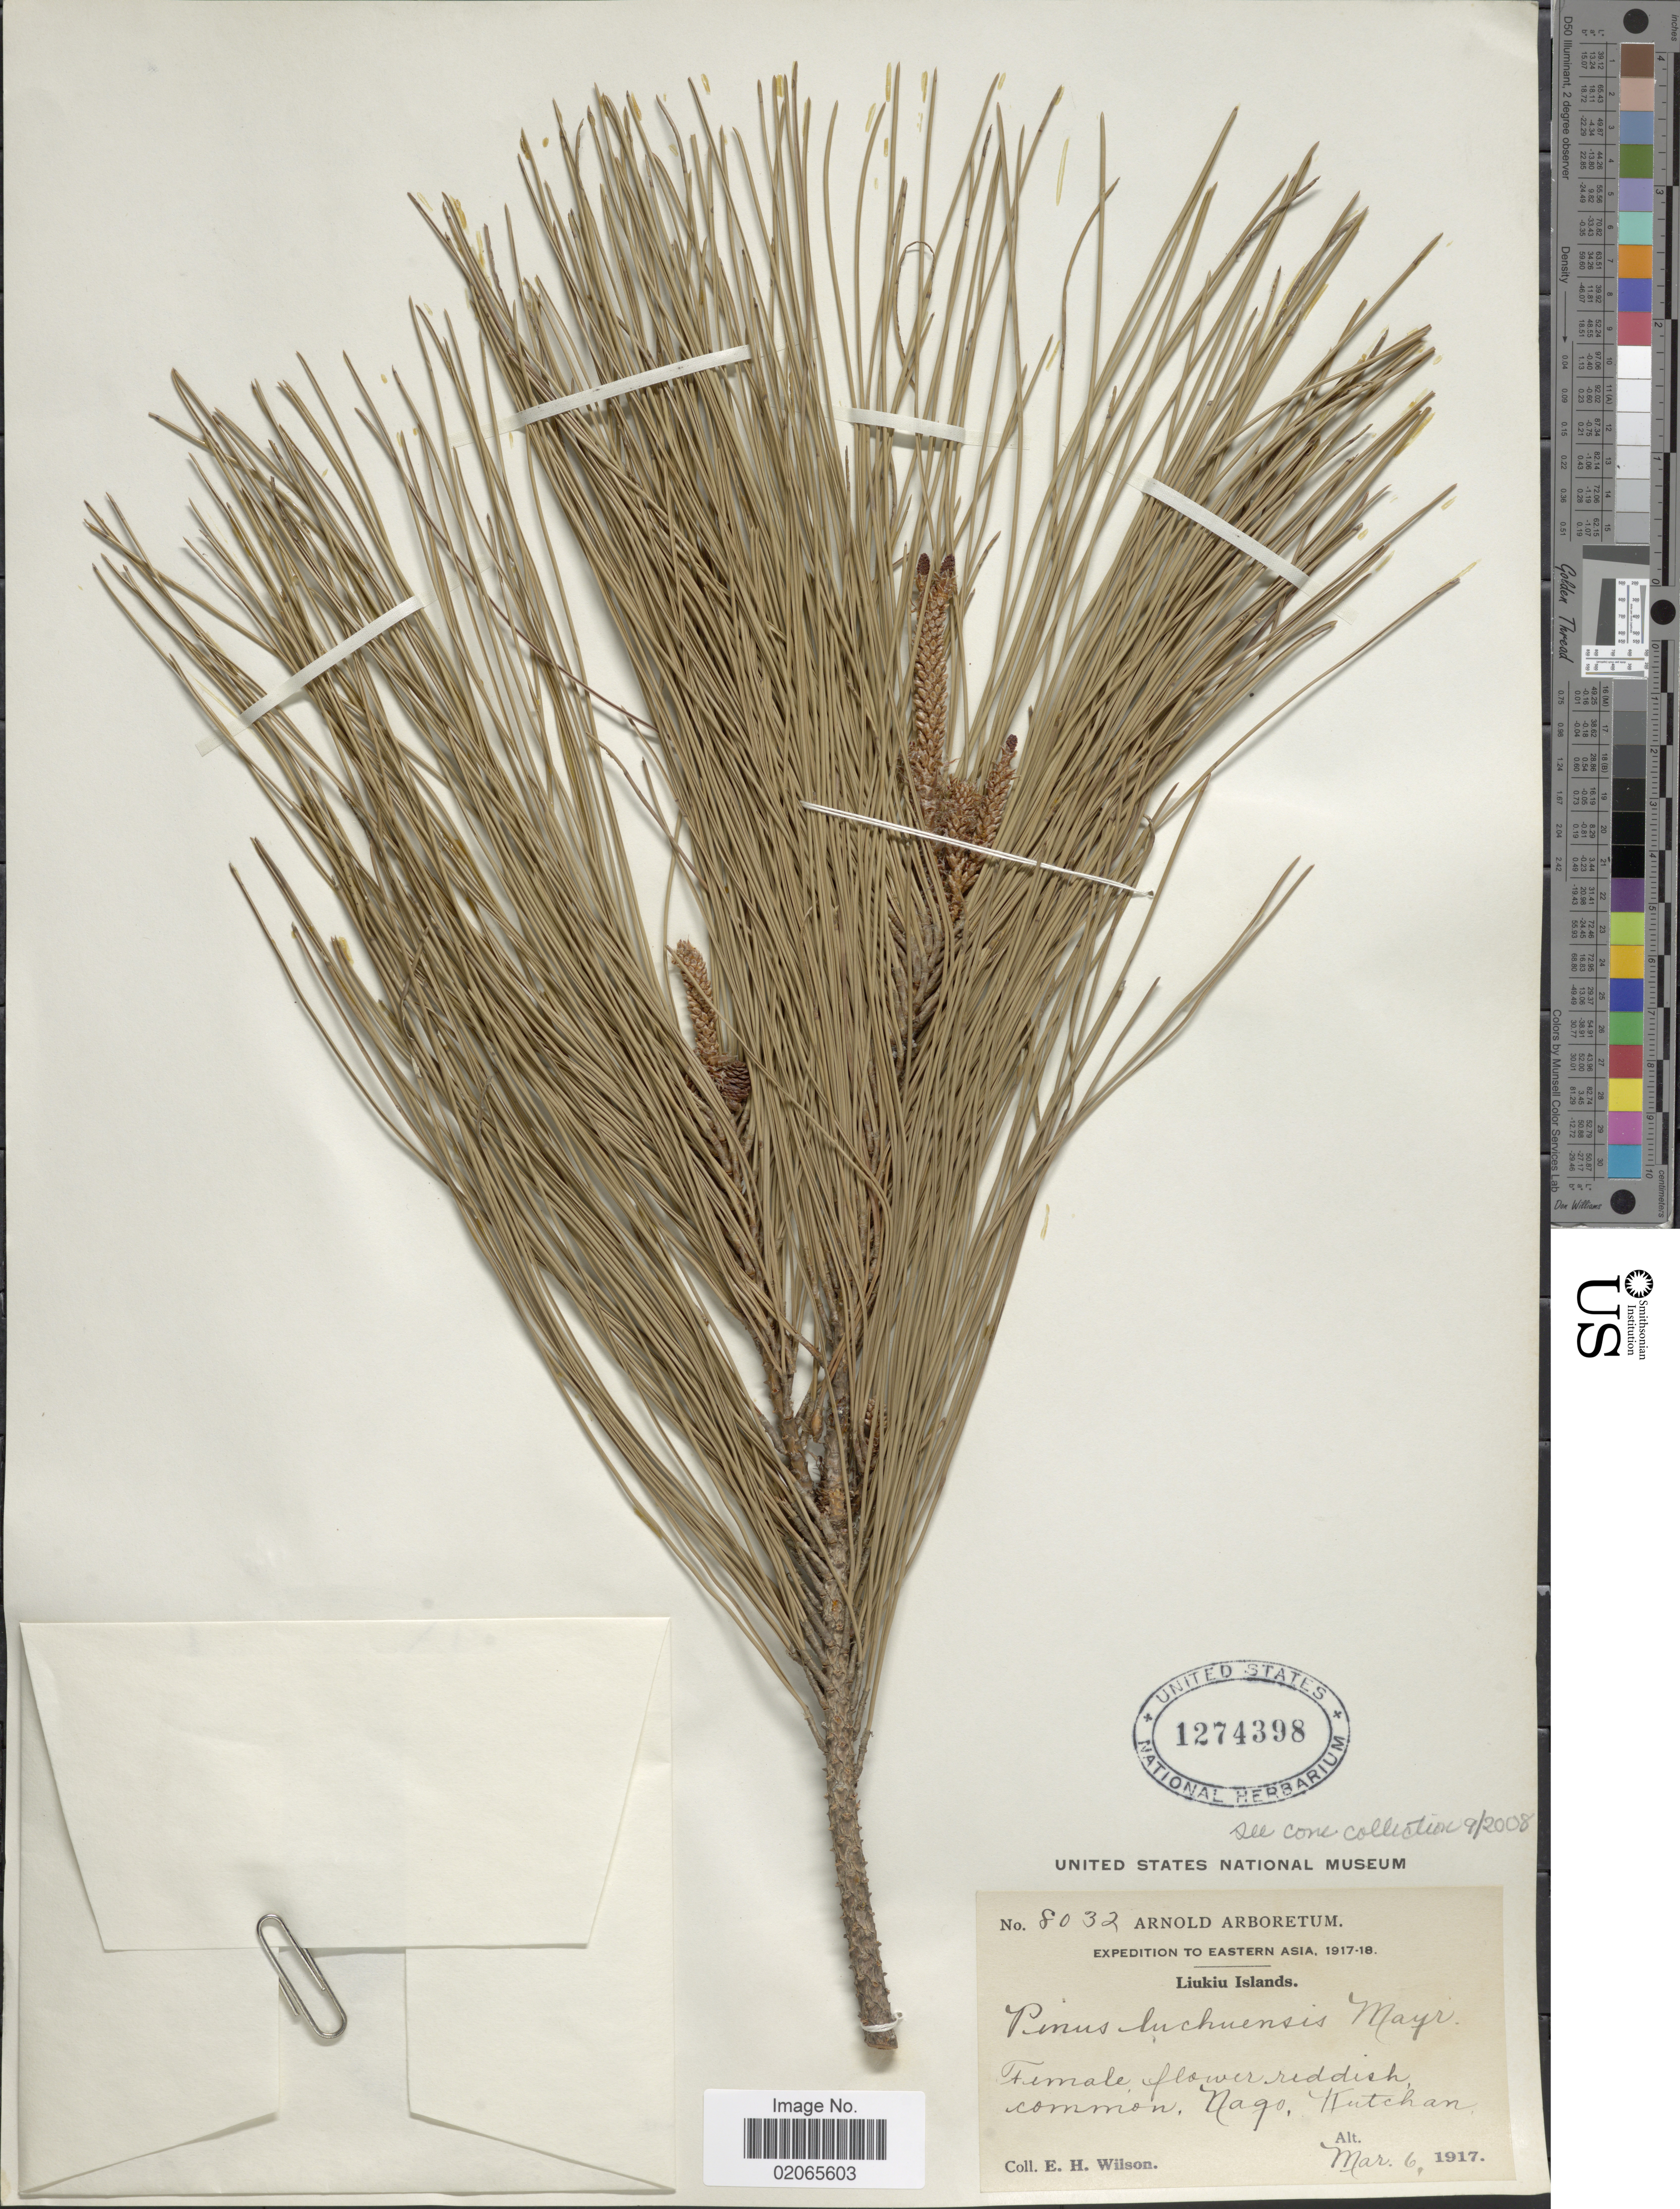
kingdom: Plantae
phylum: Tracheophyta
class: Pinopsida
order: Pinales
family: Pinaceae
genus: Pinus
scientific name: Pinus luchuensis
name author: Mayr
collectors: E. Wilson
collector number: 8032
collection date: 1917-03-06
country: Japan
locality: Nago, Kutchan, Liukiu Islands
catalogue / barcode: US 1274398